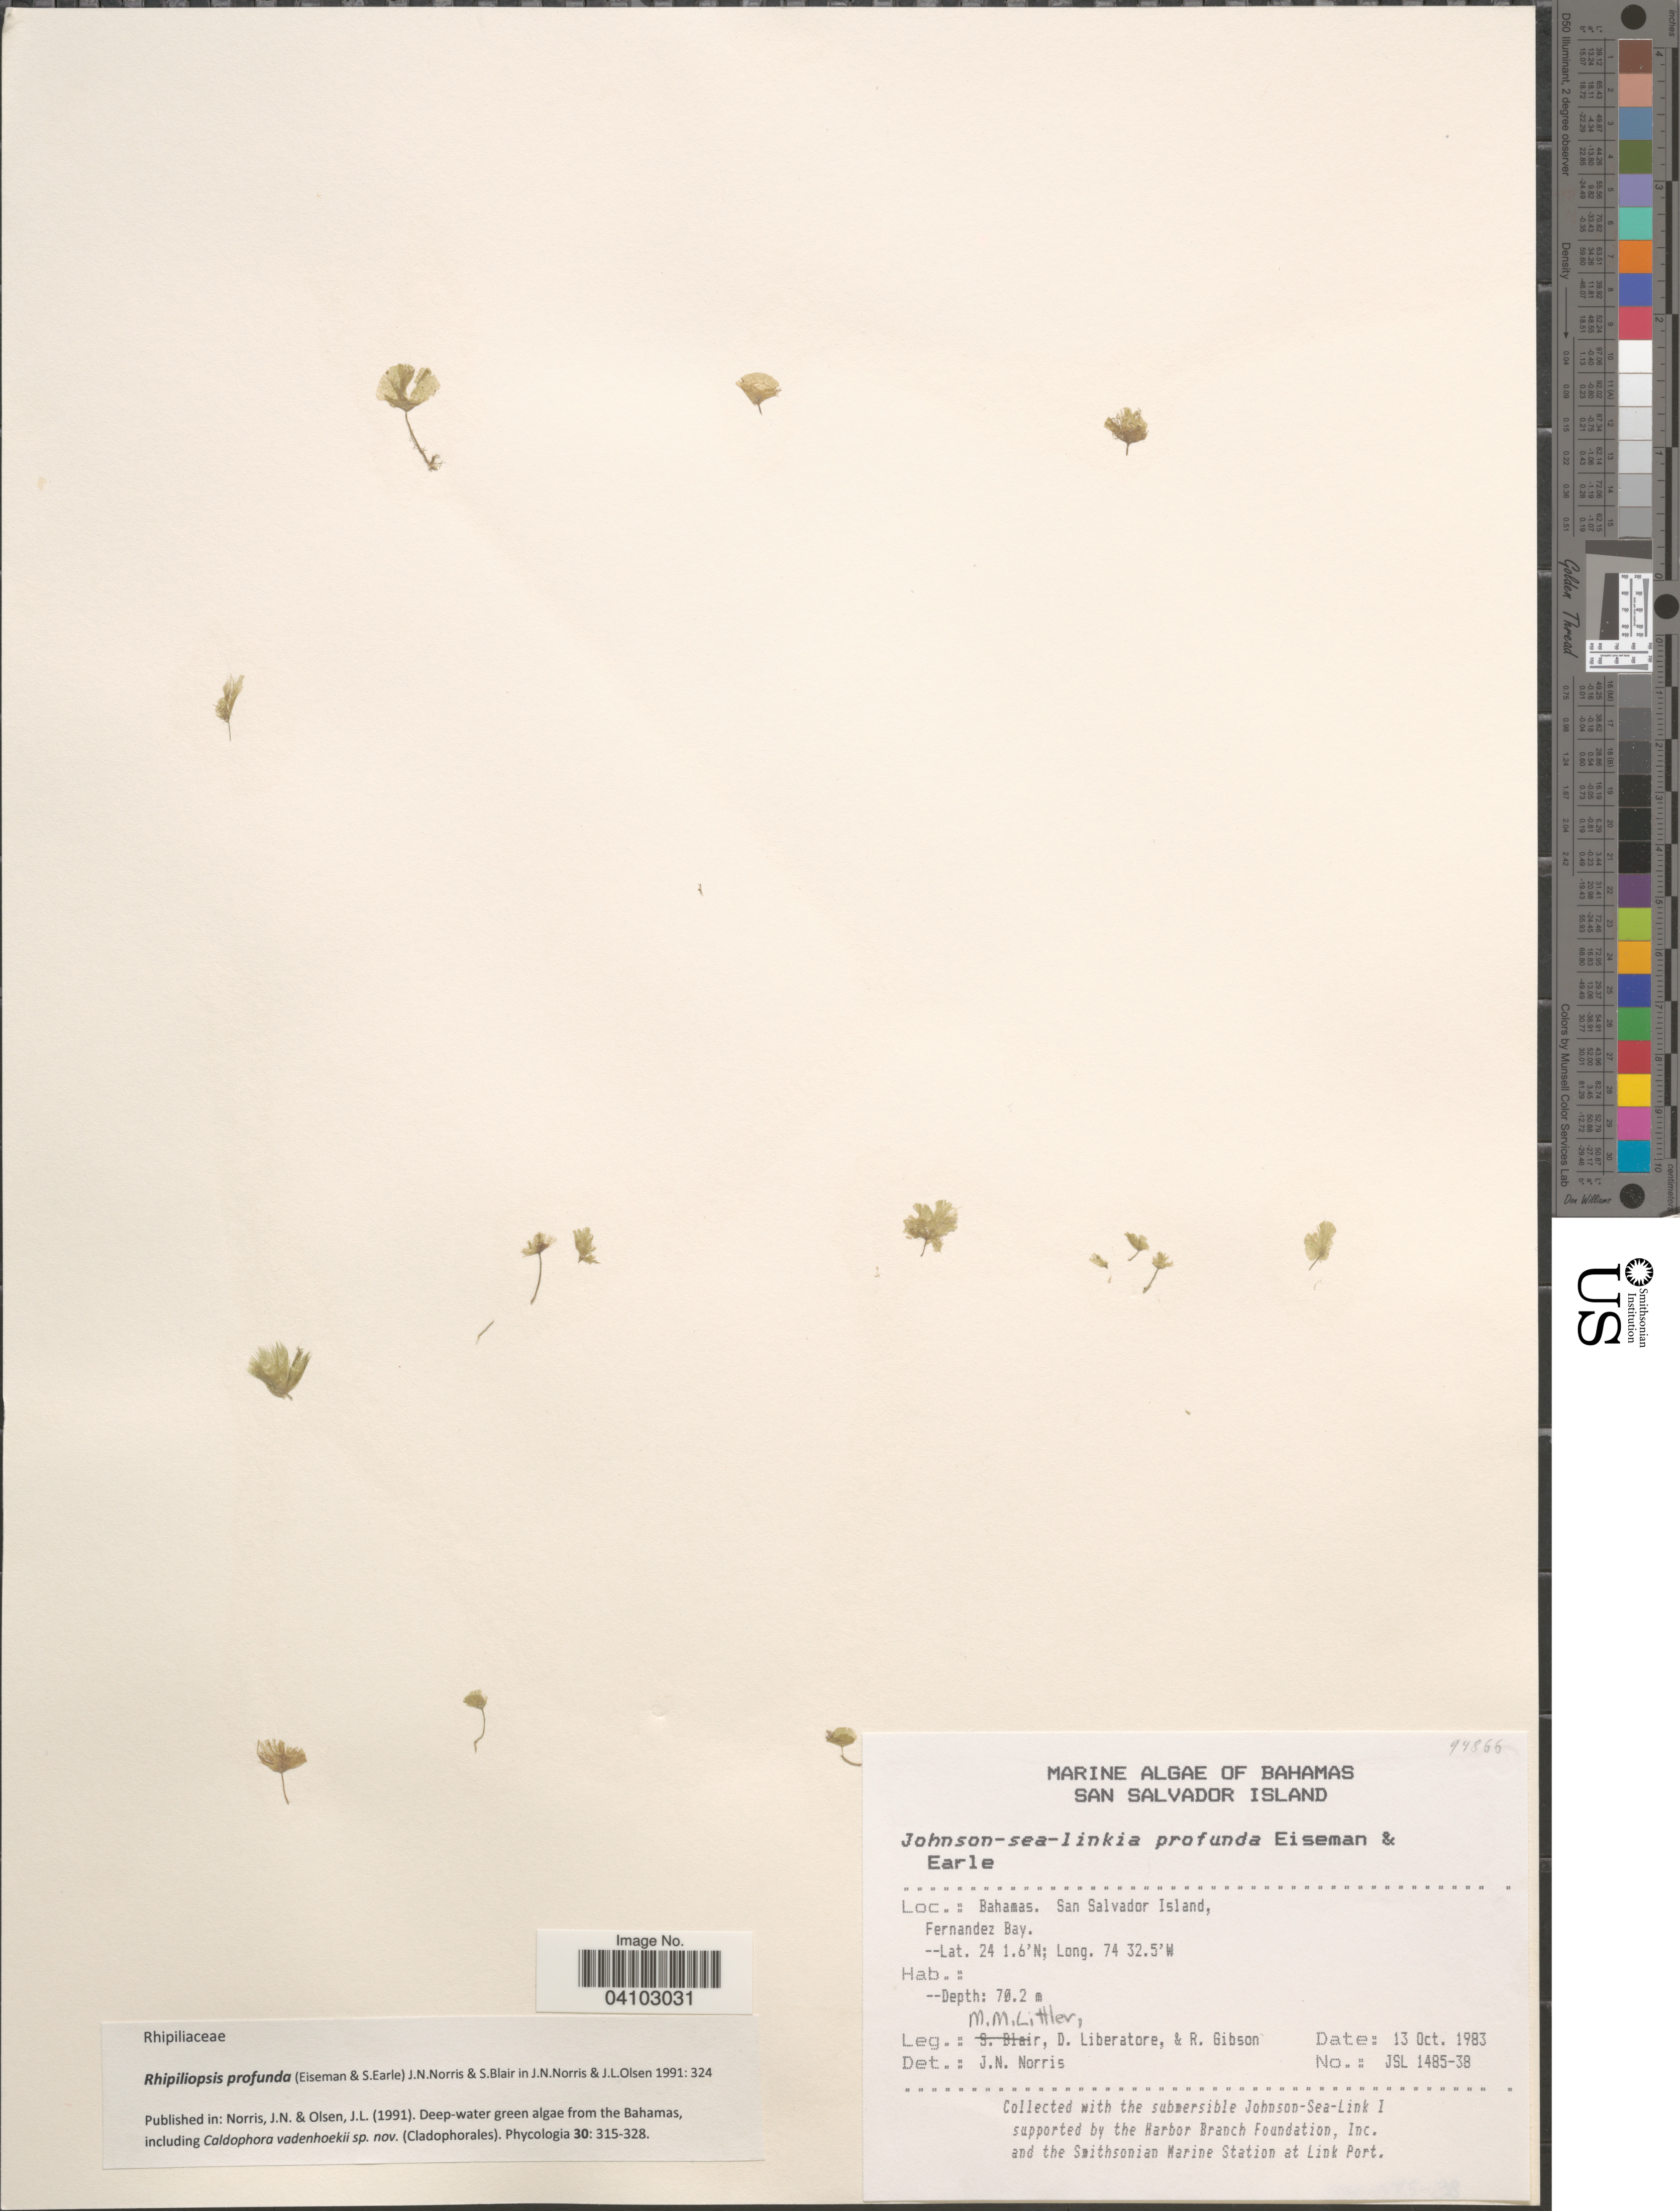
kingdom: Plantae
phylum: Chlorophyta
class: Ulvophyceae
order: Bryopsidales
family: Rhipiliaceae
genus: Rhipiliopsis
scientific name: Rhipiliopsis profunda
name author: (Eiseman & S.A. Earle) J.N. Norris & S. Blair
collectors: M. M. Littler, D. Liberatore & R. Gibson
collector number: JSL 1485-38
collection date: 1983-10-13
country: Bahamas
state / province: San Salvador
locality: San Salvador Island, Fernandez Bay.